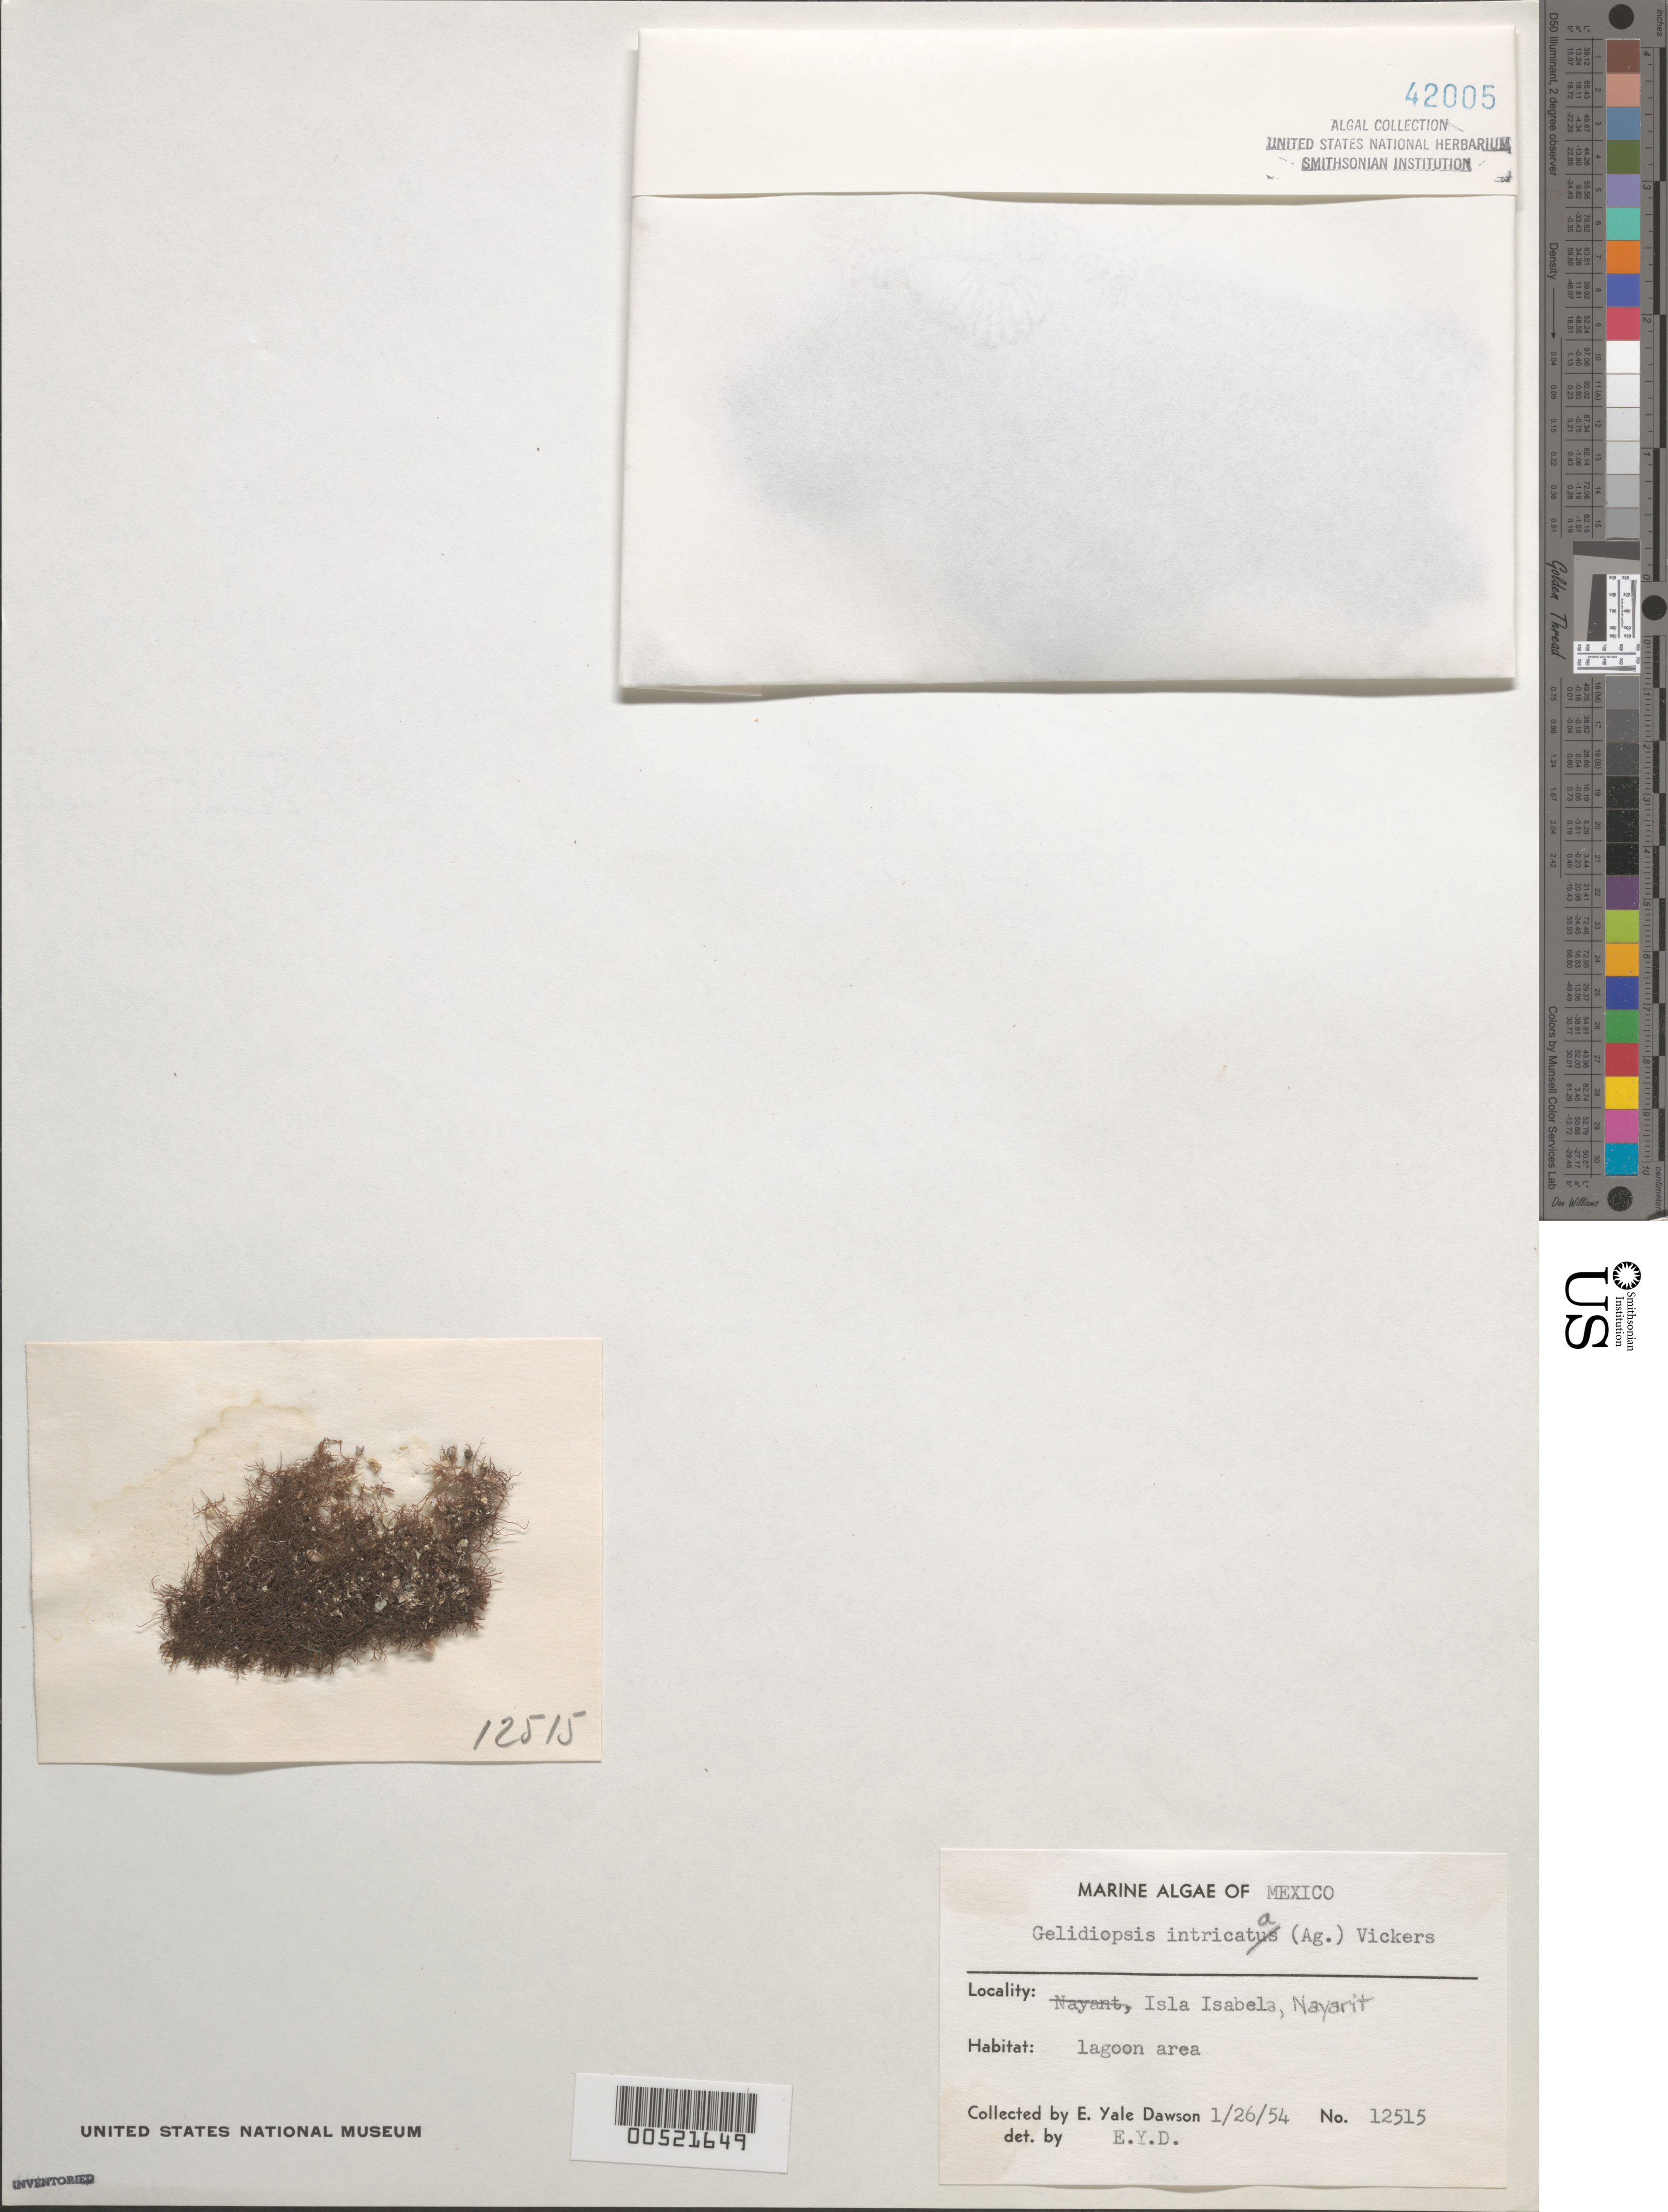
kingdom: Plantae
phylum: Rhodophyta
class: Florideophyceae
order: Rhodymeniales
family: Lomentariaceae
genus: Ceratodictyon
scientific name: Ceratodictyon intricatum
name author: (C. Agardh) R.E. Norris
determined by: Algae name updating Project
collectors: E. Y. Dawson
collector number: EYD 12515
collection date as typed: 26 Jan 1954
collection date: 1954-01-26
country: Mexico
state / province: Nayarit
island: Isla Isabela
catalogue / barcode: US 42005